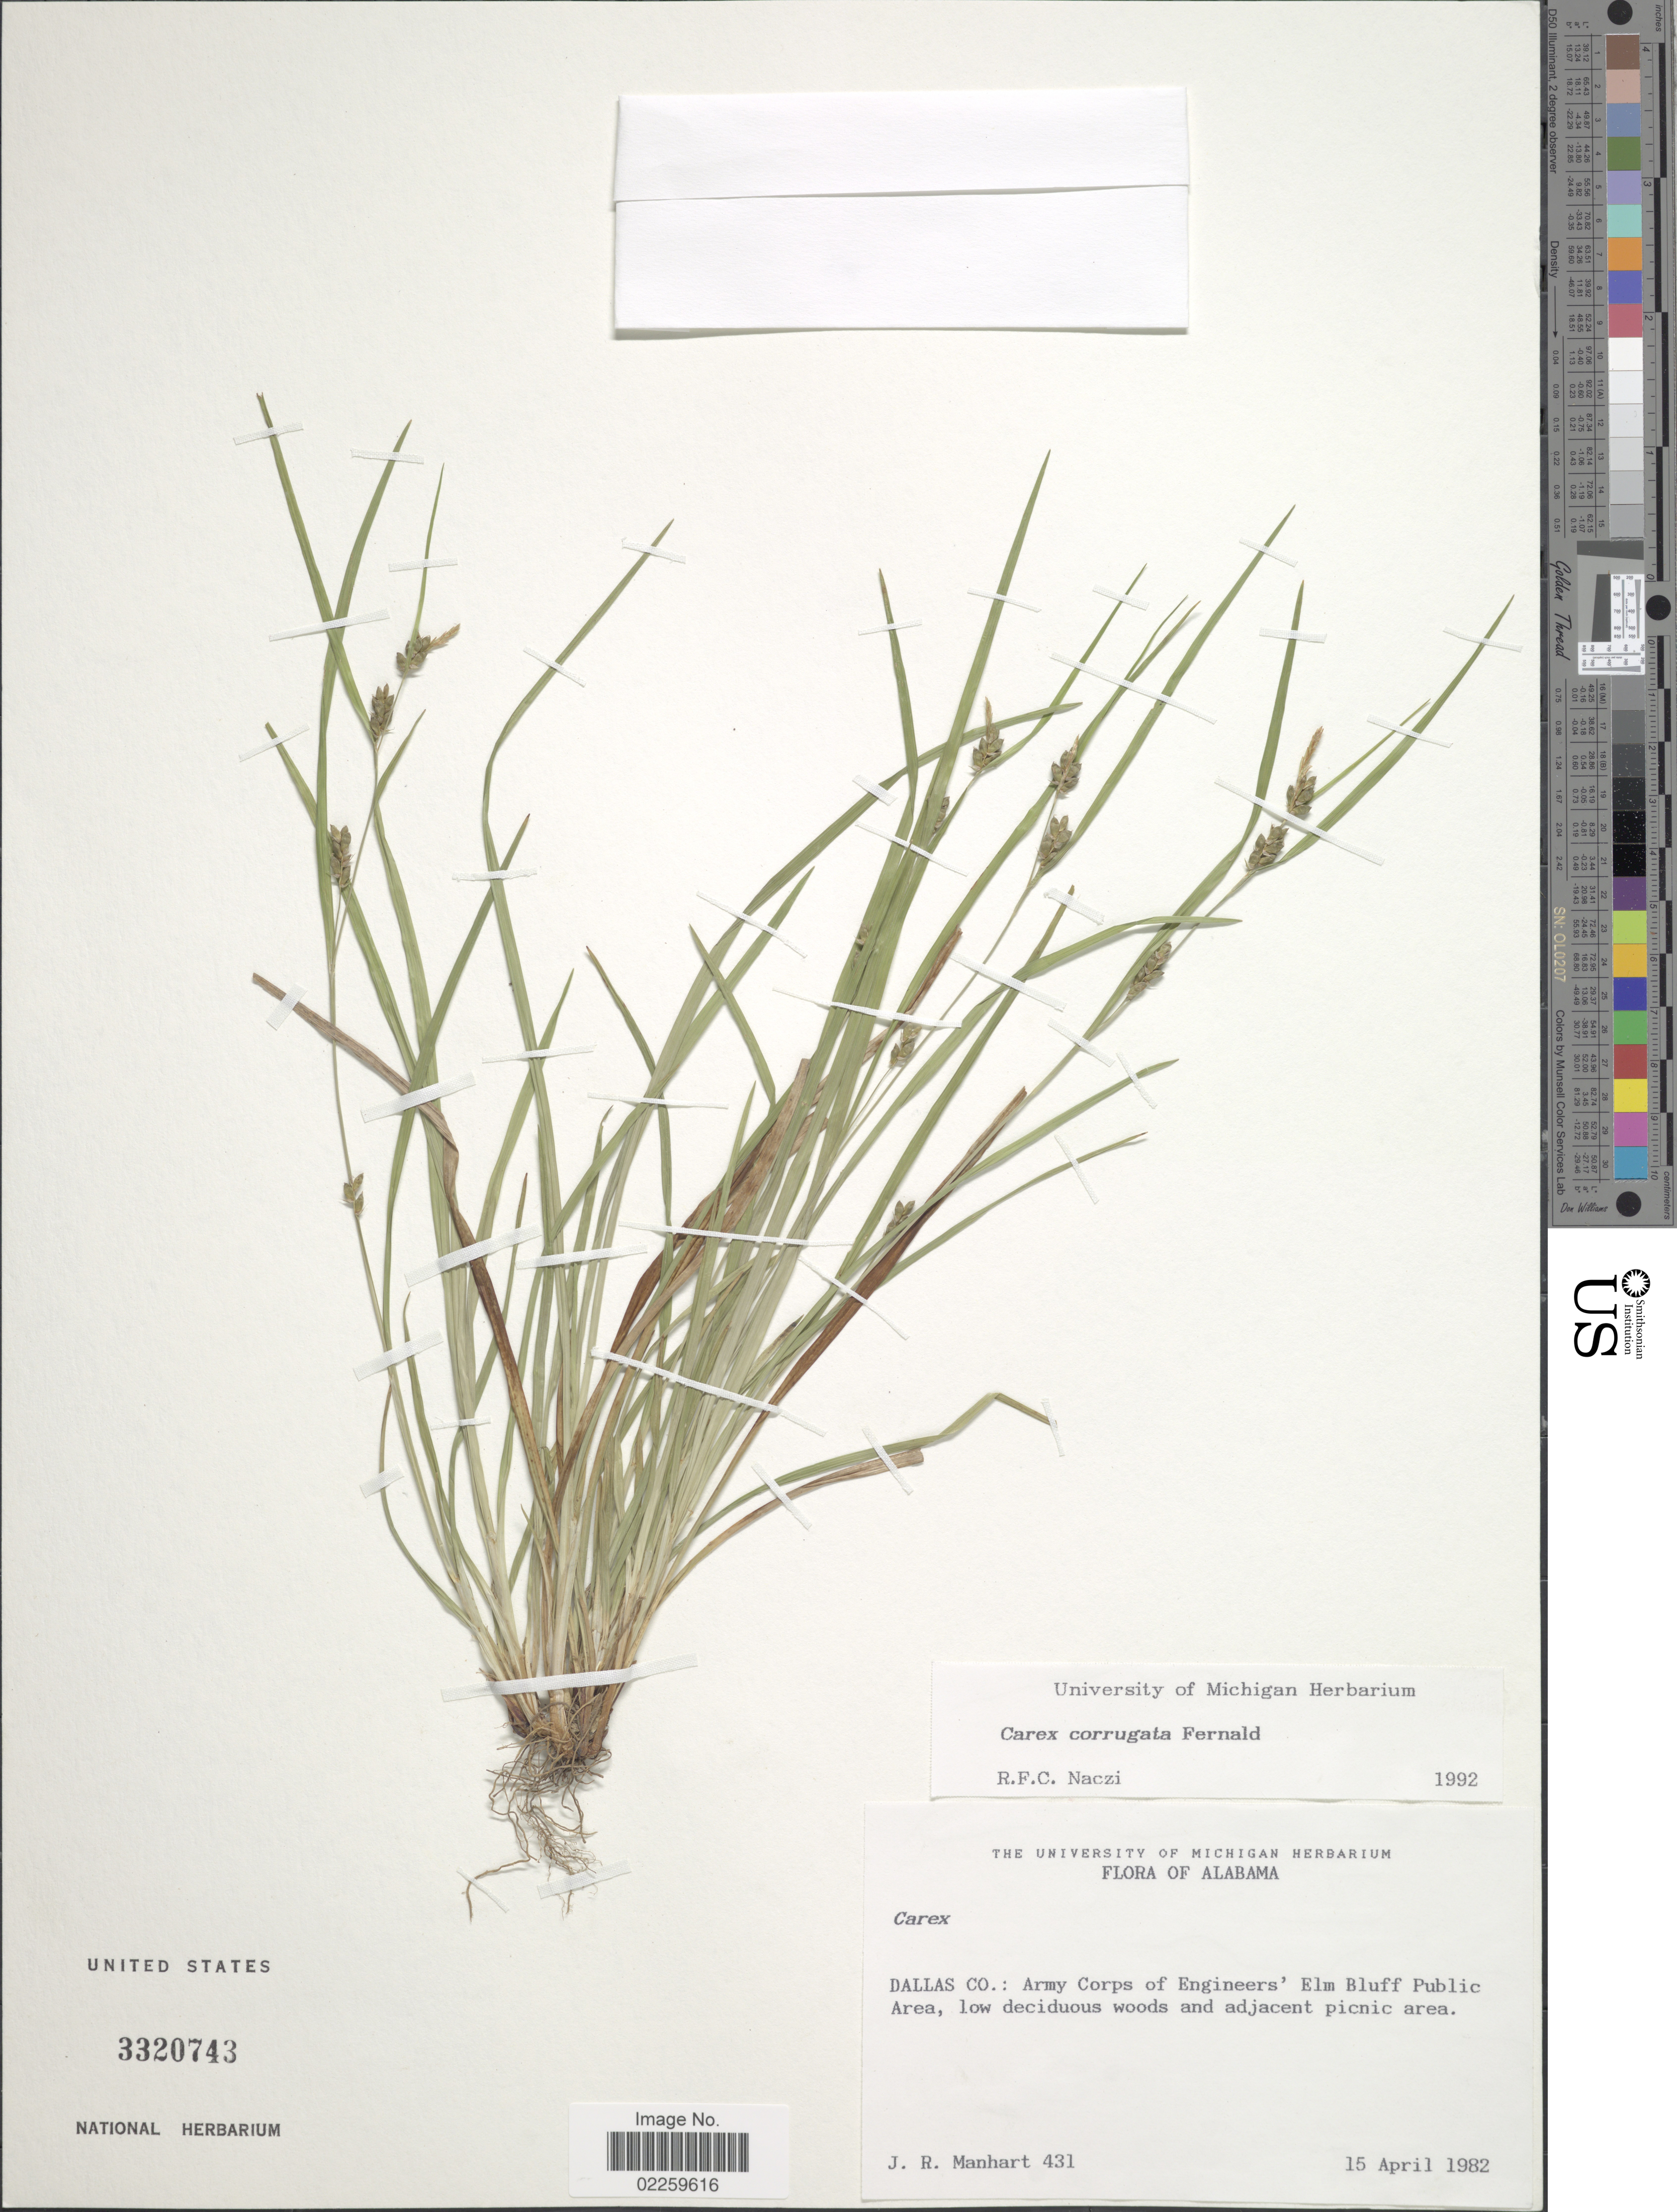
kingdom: Plantae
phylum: Tracheophyta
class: Liliopsida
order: Poales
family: Cyperaceae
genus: Carex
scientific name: Carex corrugata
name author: Fernald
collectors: J. Manhart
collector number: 431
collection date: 1982-04-15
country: United States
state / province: Alabama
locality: Alabama, Dallas Co.: Army Corps of Engineers' Elm Bluff Public Area, low deciduous woods and adjacent picnic area.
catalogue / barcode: US 3320743